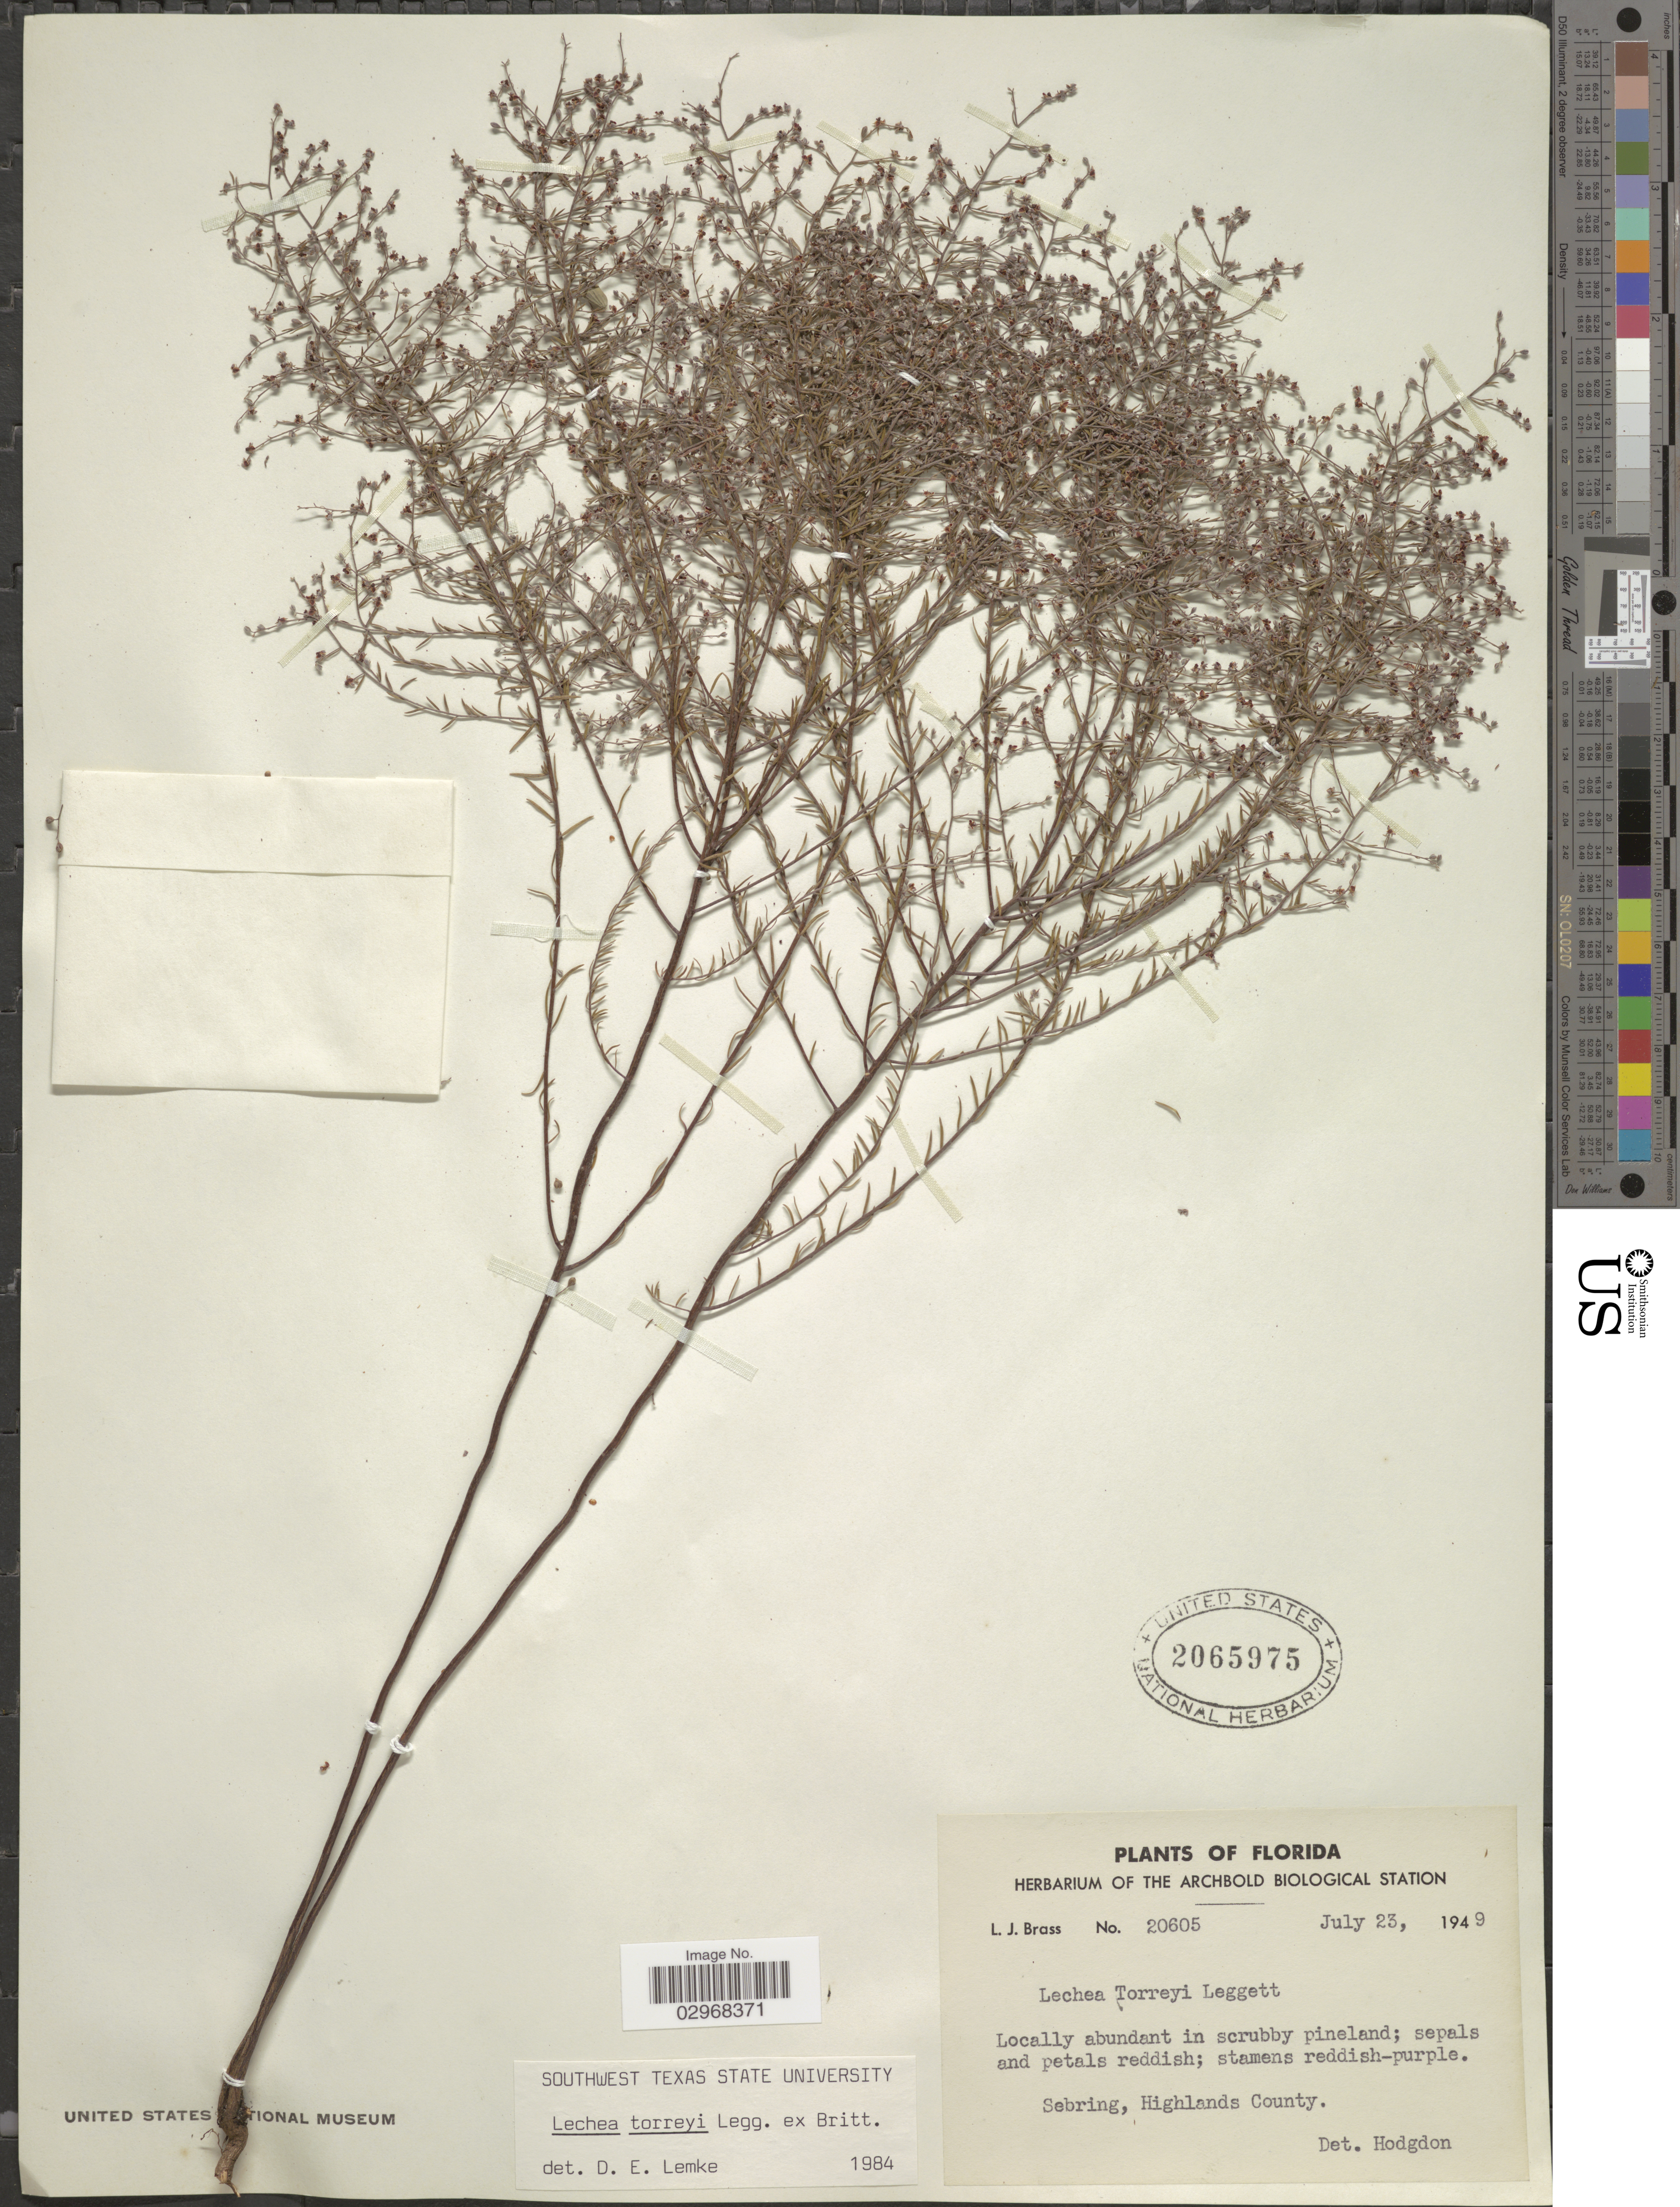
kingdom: Plantae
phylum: Tracheophyta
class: Magnoliopsida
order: Malvales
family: Cistaceae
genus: Lechea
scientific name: Lechea torreyi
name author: (Chapm.) Legg. ex Britton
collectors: L. J. Brass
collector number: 20605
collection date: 1949-07-23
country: United States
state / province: Florida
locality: Sebring, Highlands County.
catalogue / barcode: US 2065975